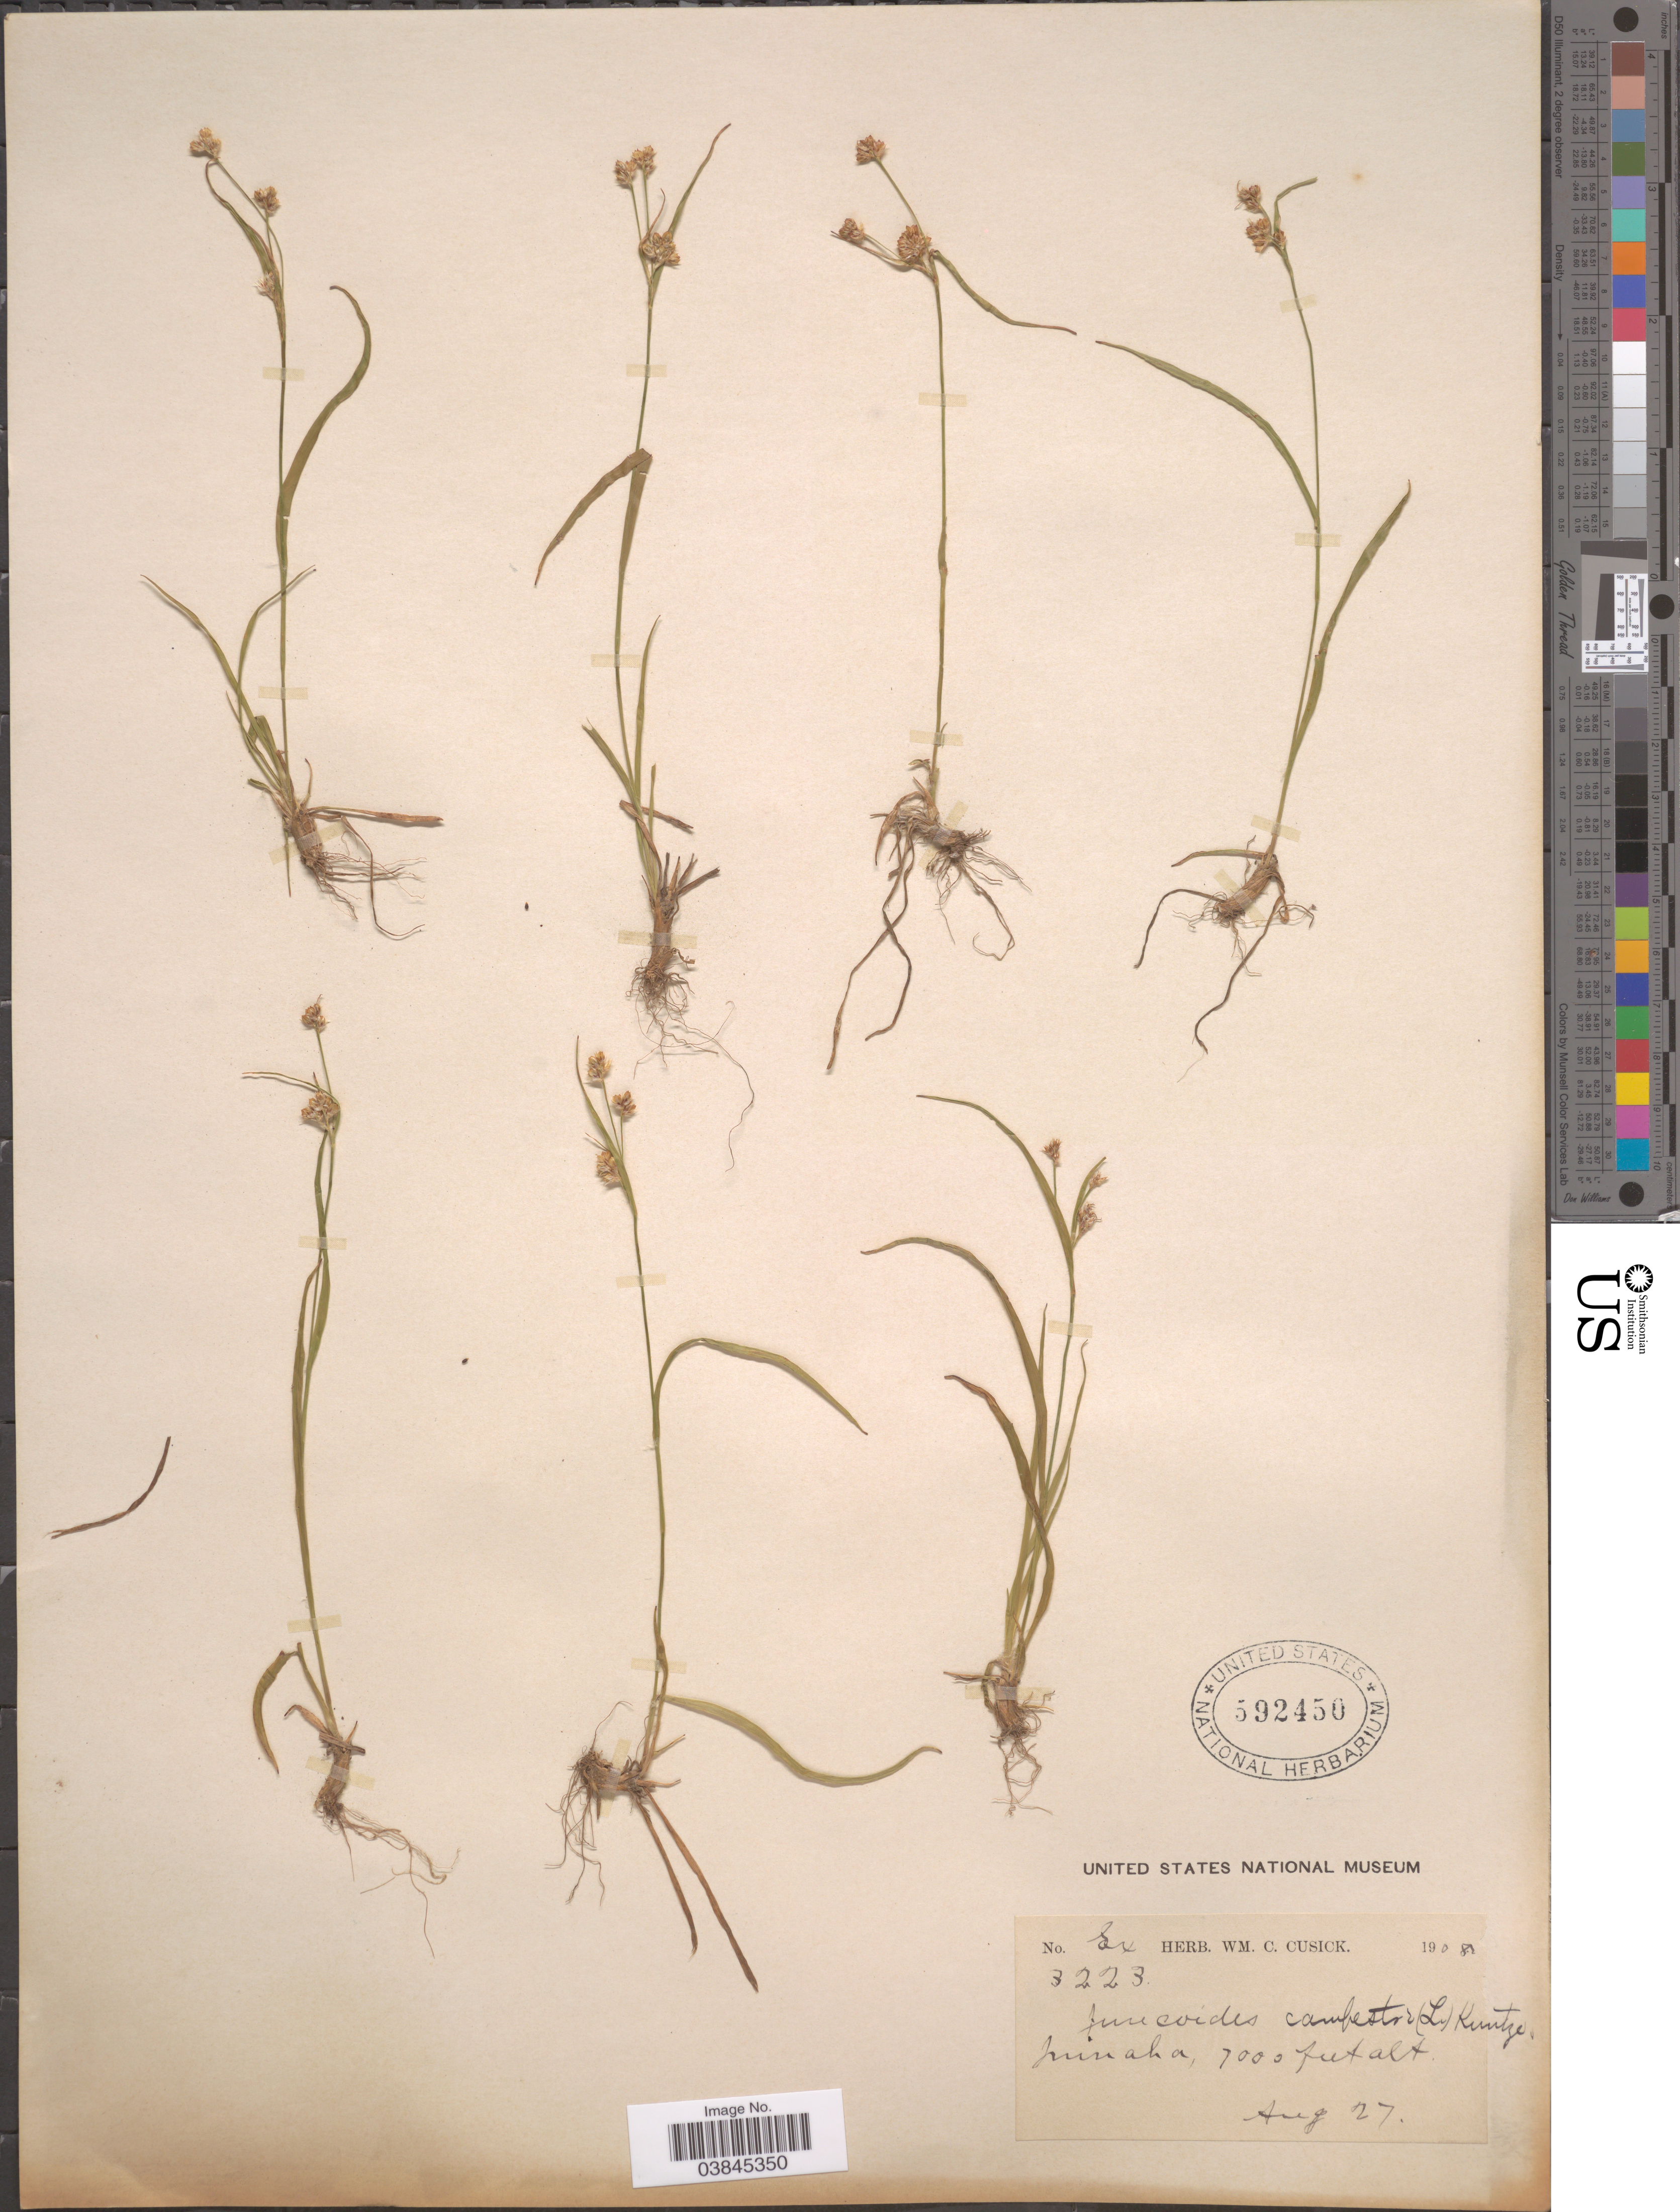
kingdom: Plantae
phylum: Tracheophyta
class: Liliopsida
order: Poales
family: Juncaceae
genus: Luzula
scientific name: Luzula campestris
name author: (L.) DC.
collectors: ex herb. Wm. C. Cusick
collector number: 3223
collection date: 1908-08-27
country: United States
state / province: Oregon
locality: Imnaha.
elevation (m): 2134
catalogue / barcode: US 592450